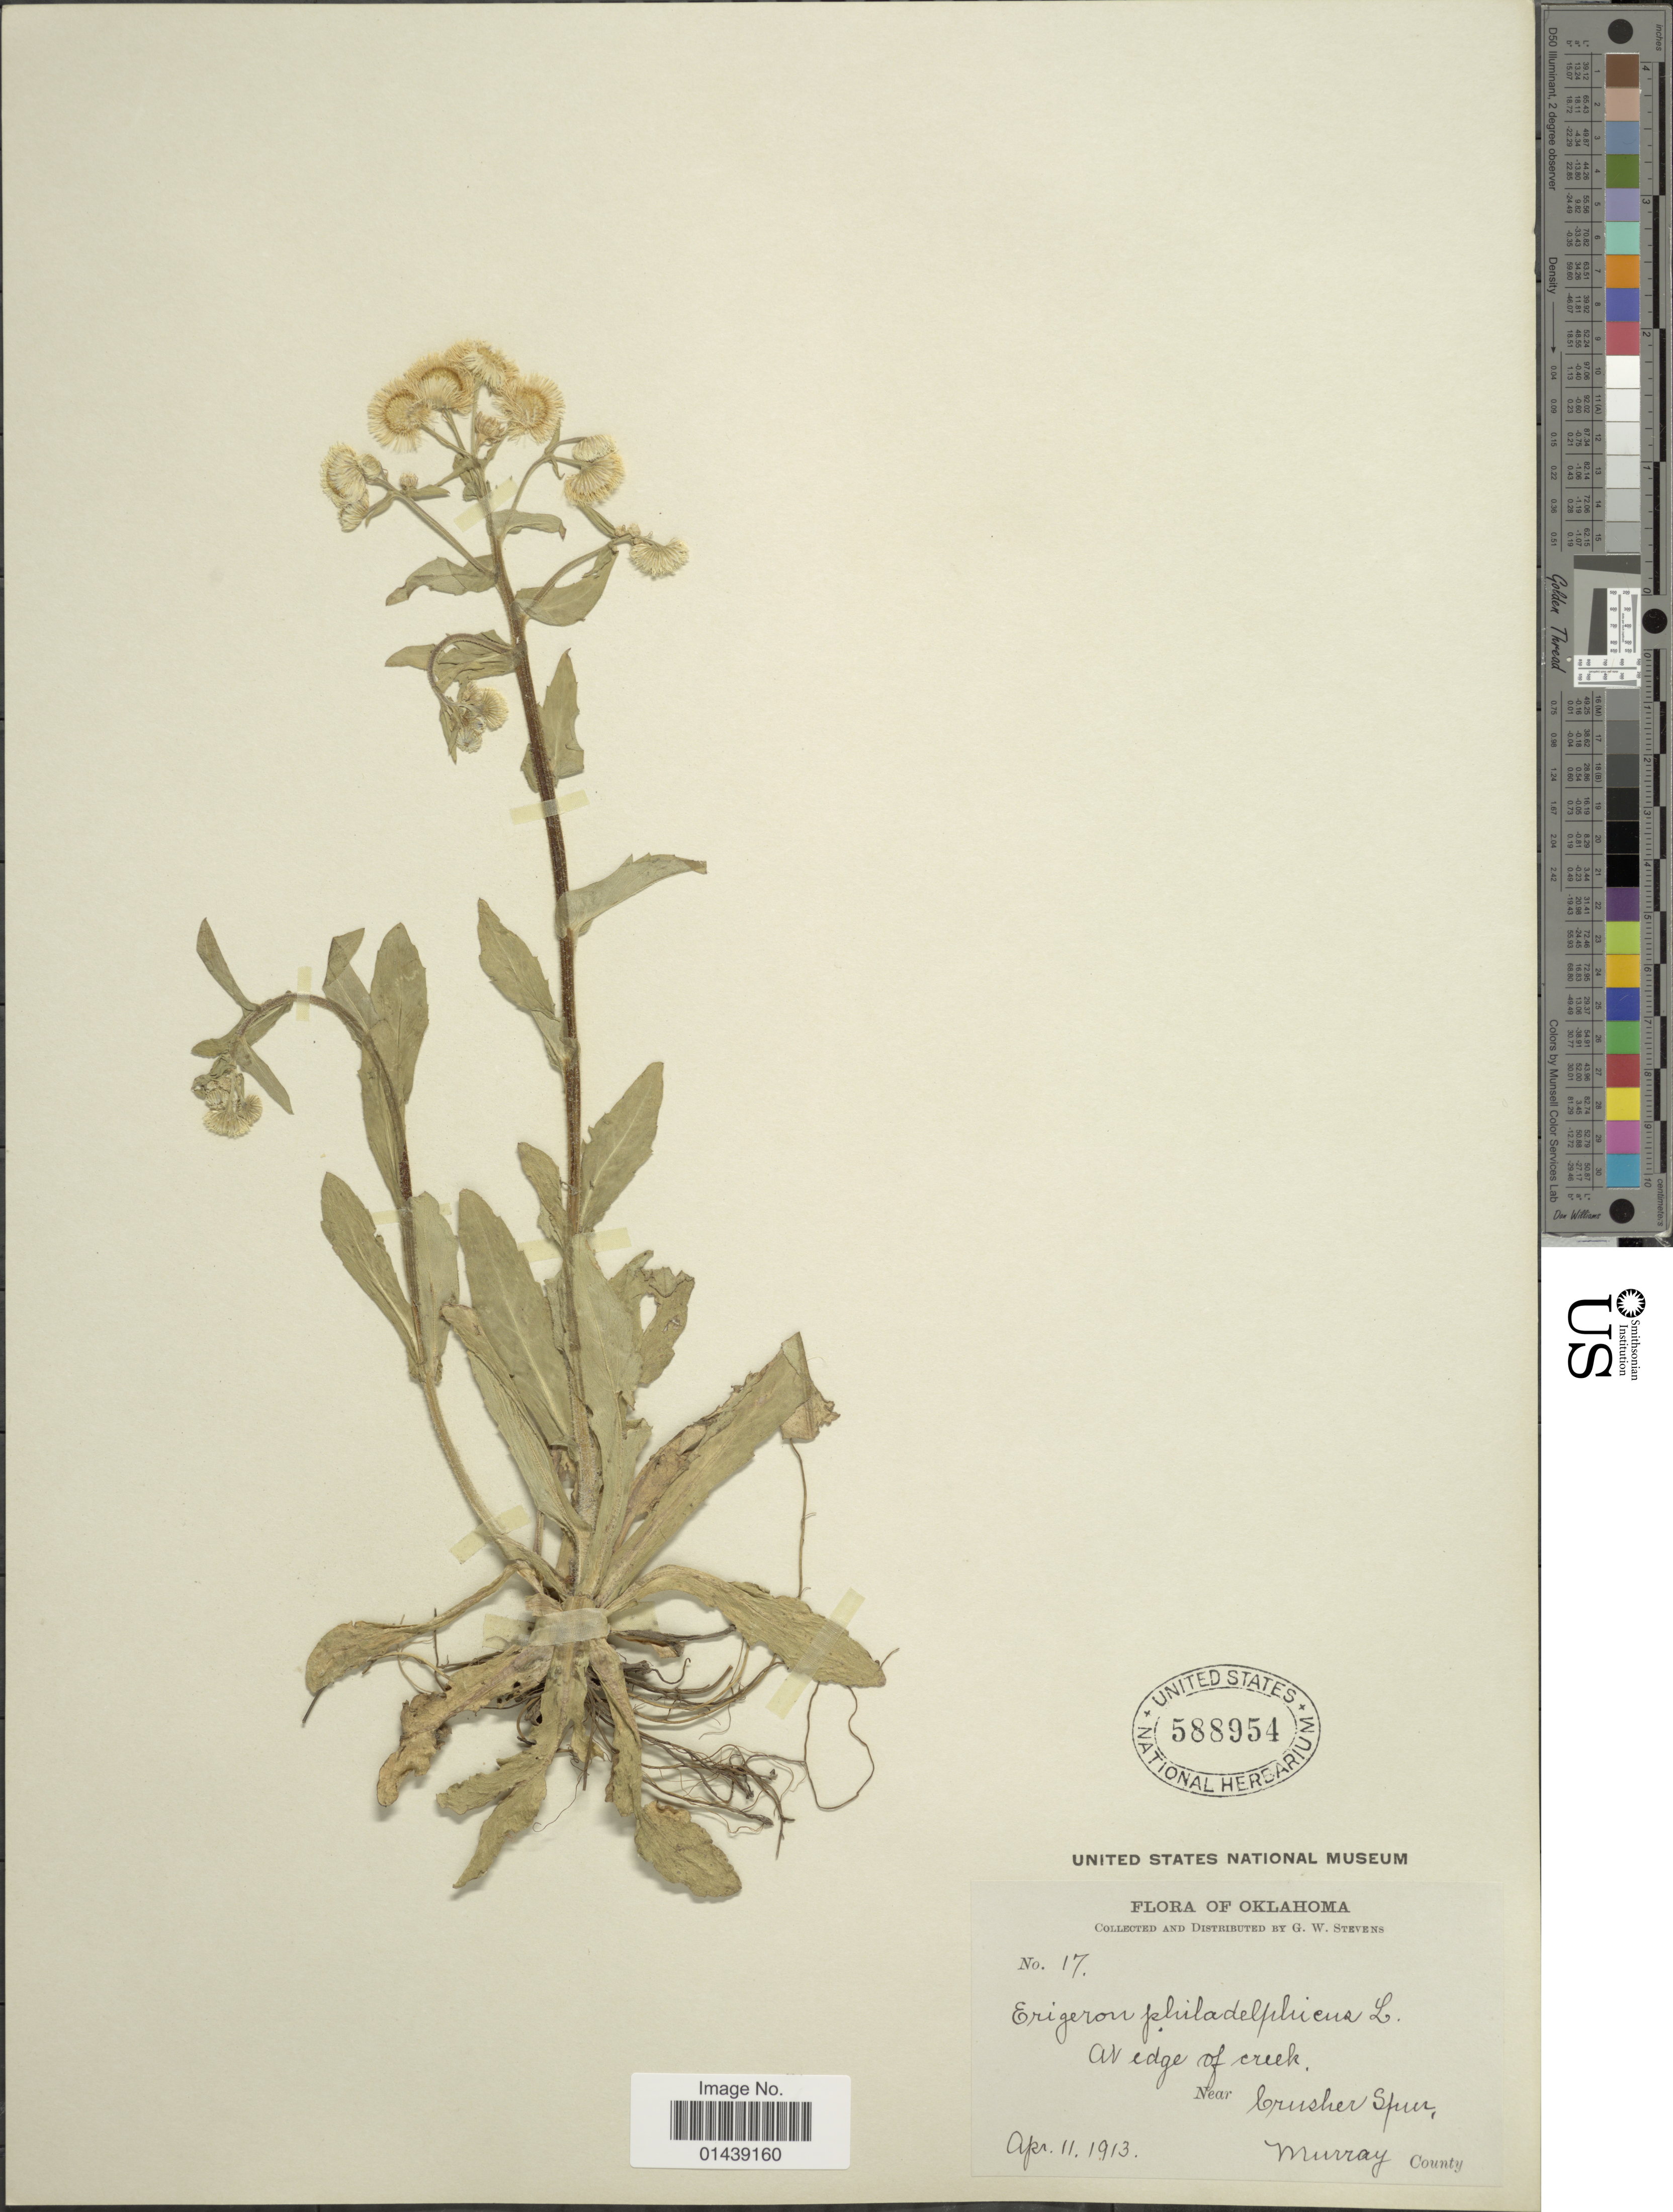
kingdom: Plantae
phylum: Tracheophyta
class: Magnoliopsida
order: Asterales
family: Asteraceae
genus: Erigeron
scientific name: Erigeron philadelphicus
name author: L.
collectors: G. W. Stevens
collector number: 17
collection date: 1913-04-11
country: United States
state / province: Oklahoma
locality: AV edge of creek, Near Crusher Spur. Murray County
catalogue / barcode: US 588954